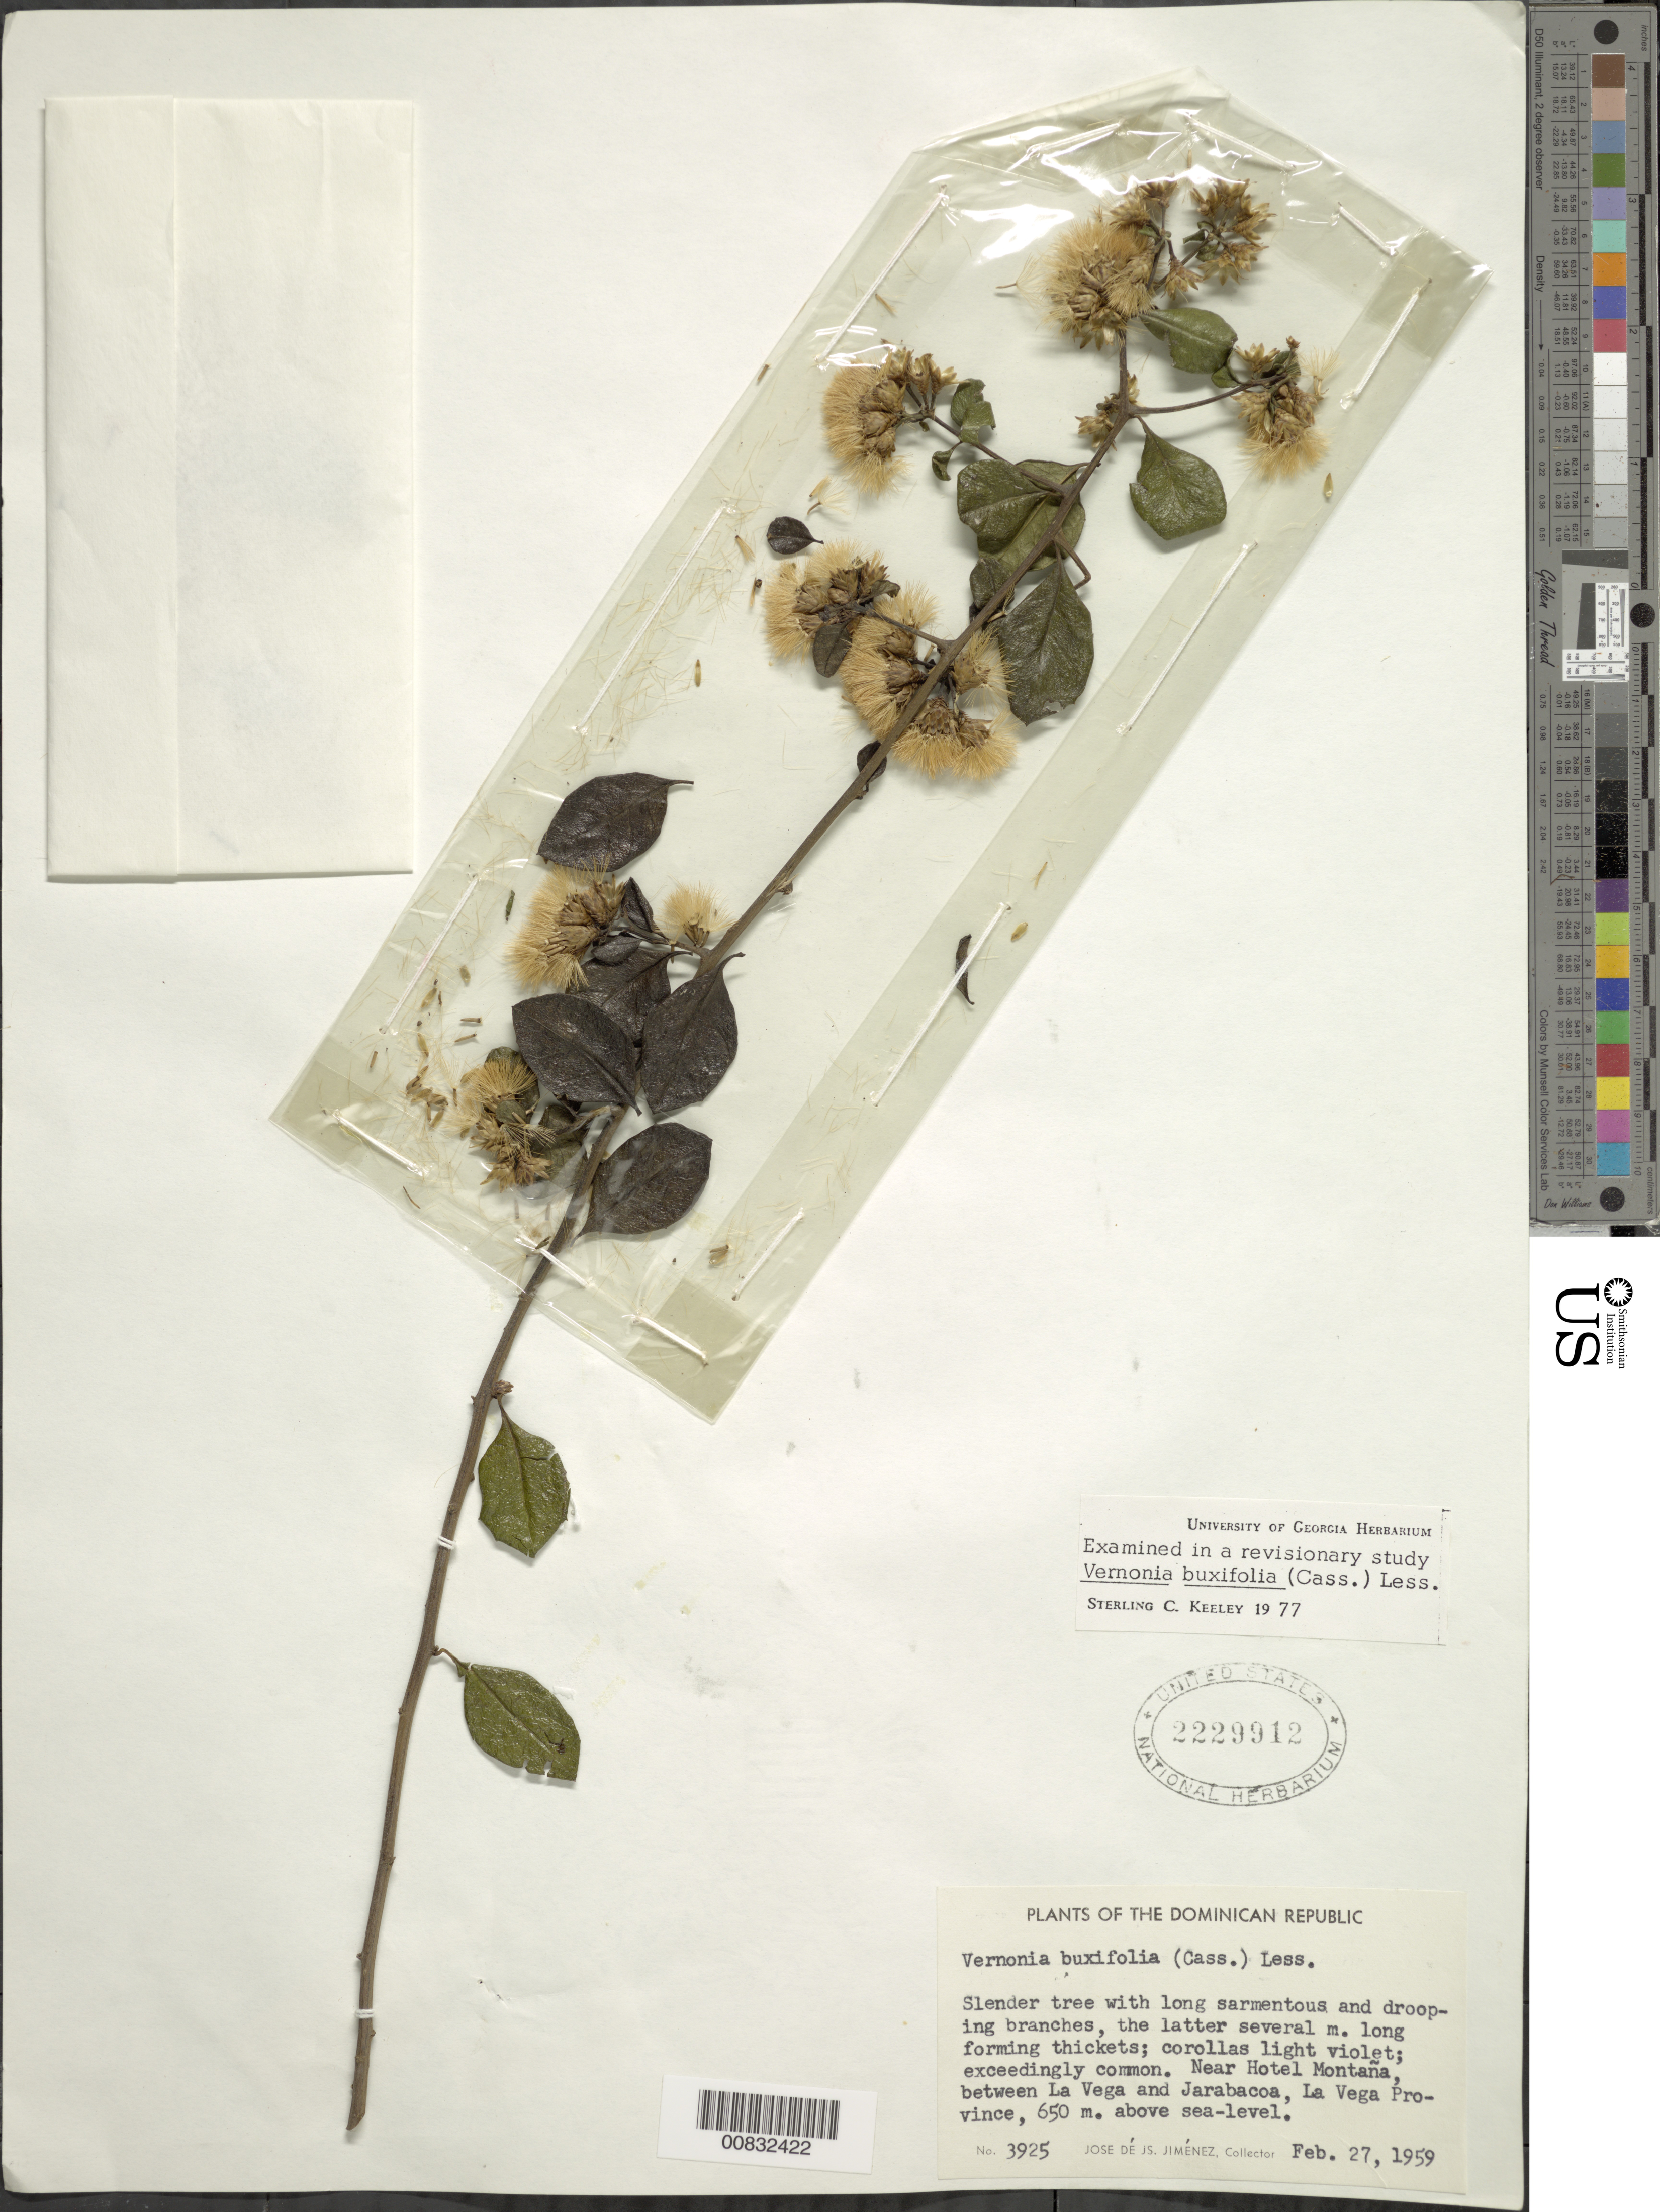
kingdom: Plantae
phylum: Tracheophyta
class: Magnoliopsida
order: Asterales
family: Asteraceae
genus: Vernonanthura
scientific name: Vernonanthura buxifolia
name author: (Less.) H. Rob.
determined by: Keeley, S. C.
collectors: J. J. Jiménez Almonte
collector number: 3925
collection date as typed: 27 Feb 1959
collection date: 1959-02-27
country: Dominican Republic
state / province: La Vega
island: Hispaniola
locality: Near Hoel Montaña, between La Vega and Jarabacoa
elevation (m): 650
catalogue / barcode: US 2229912